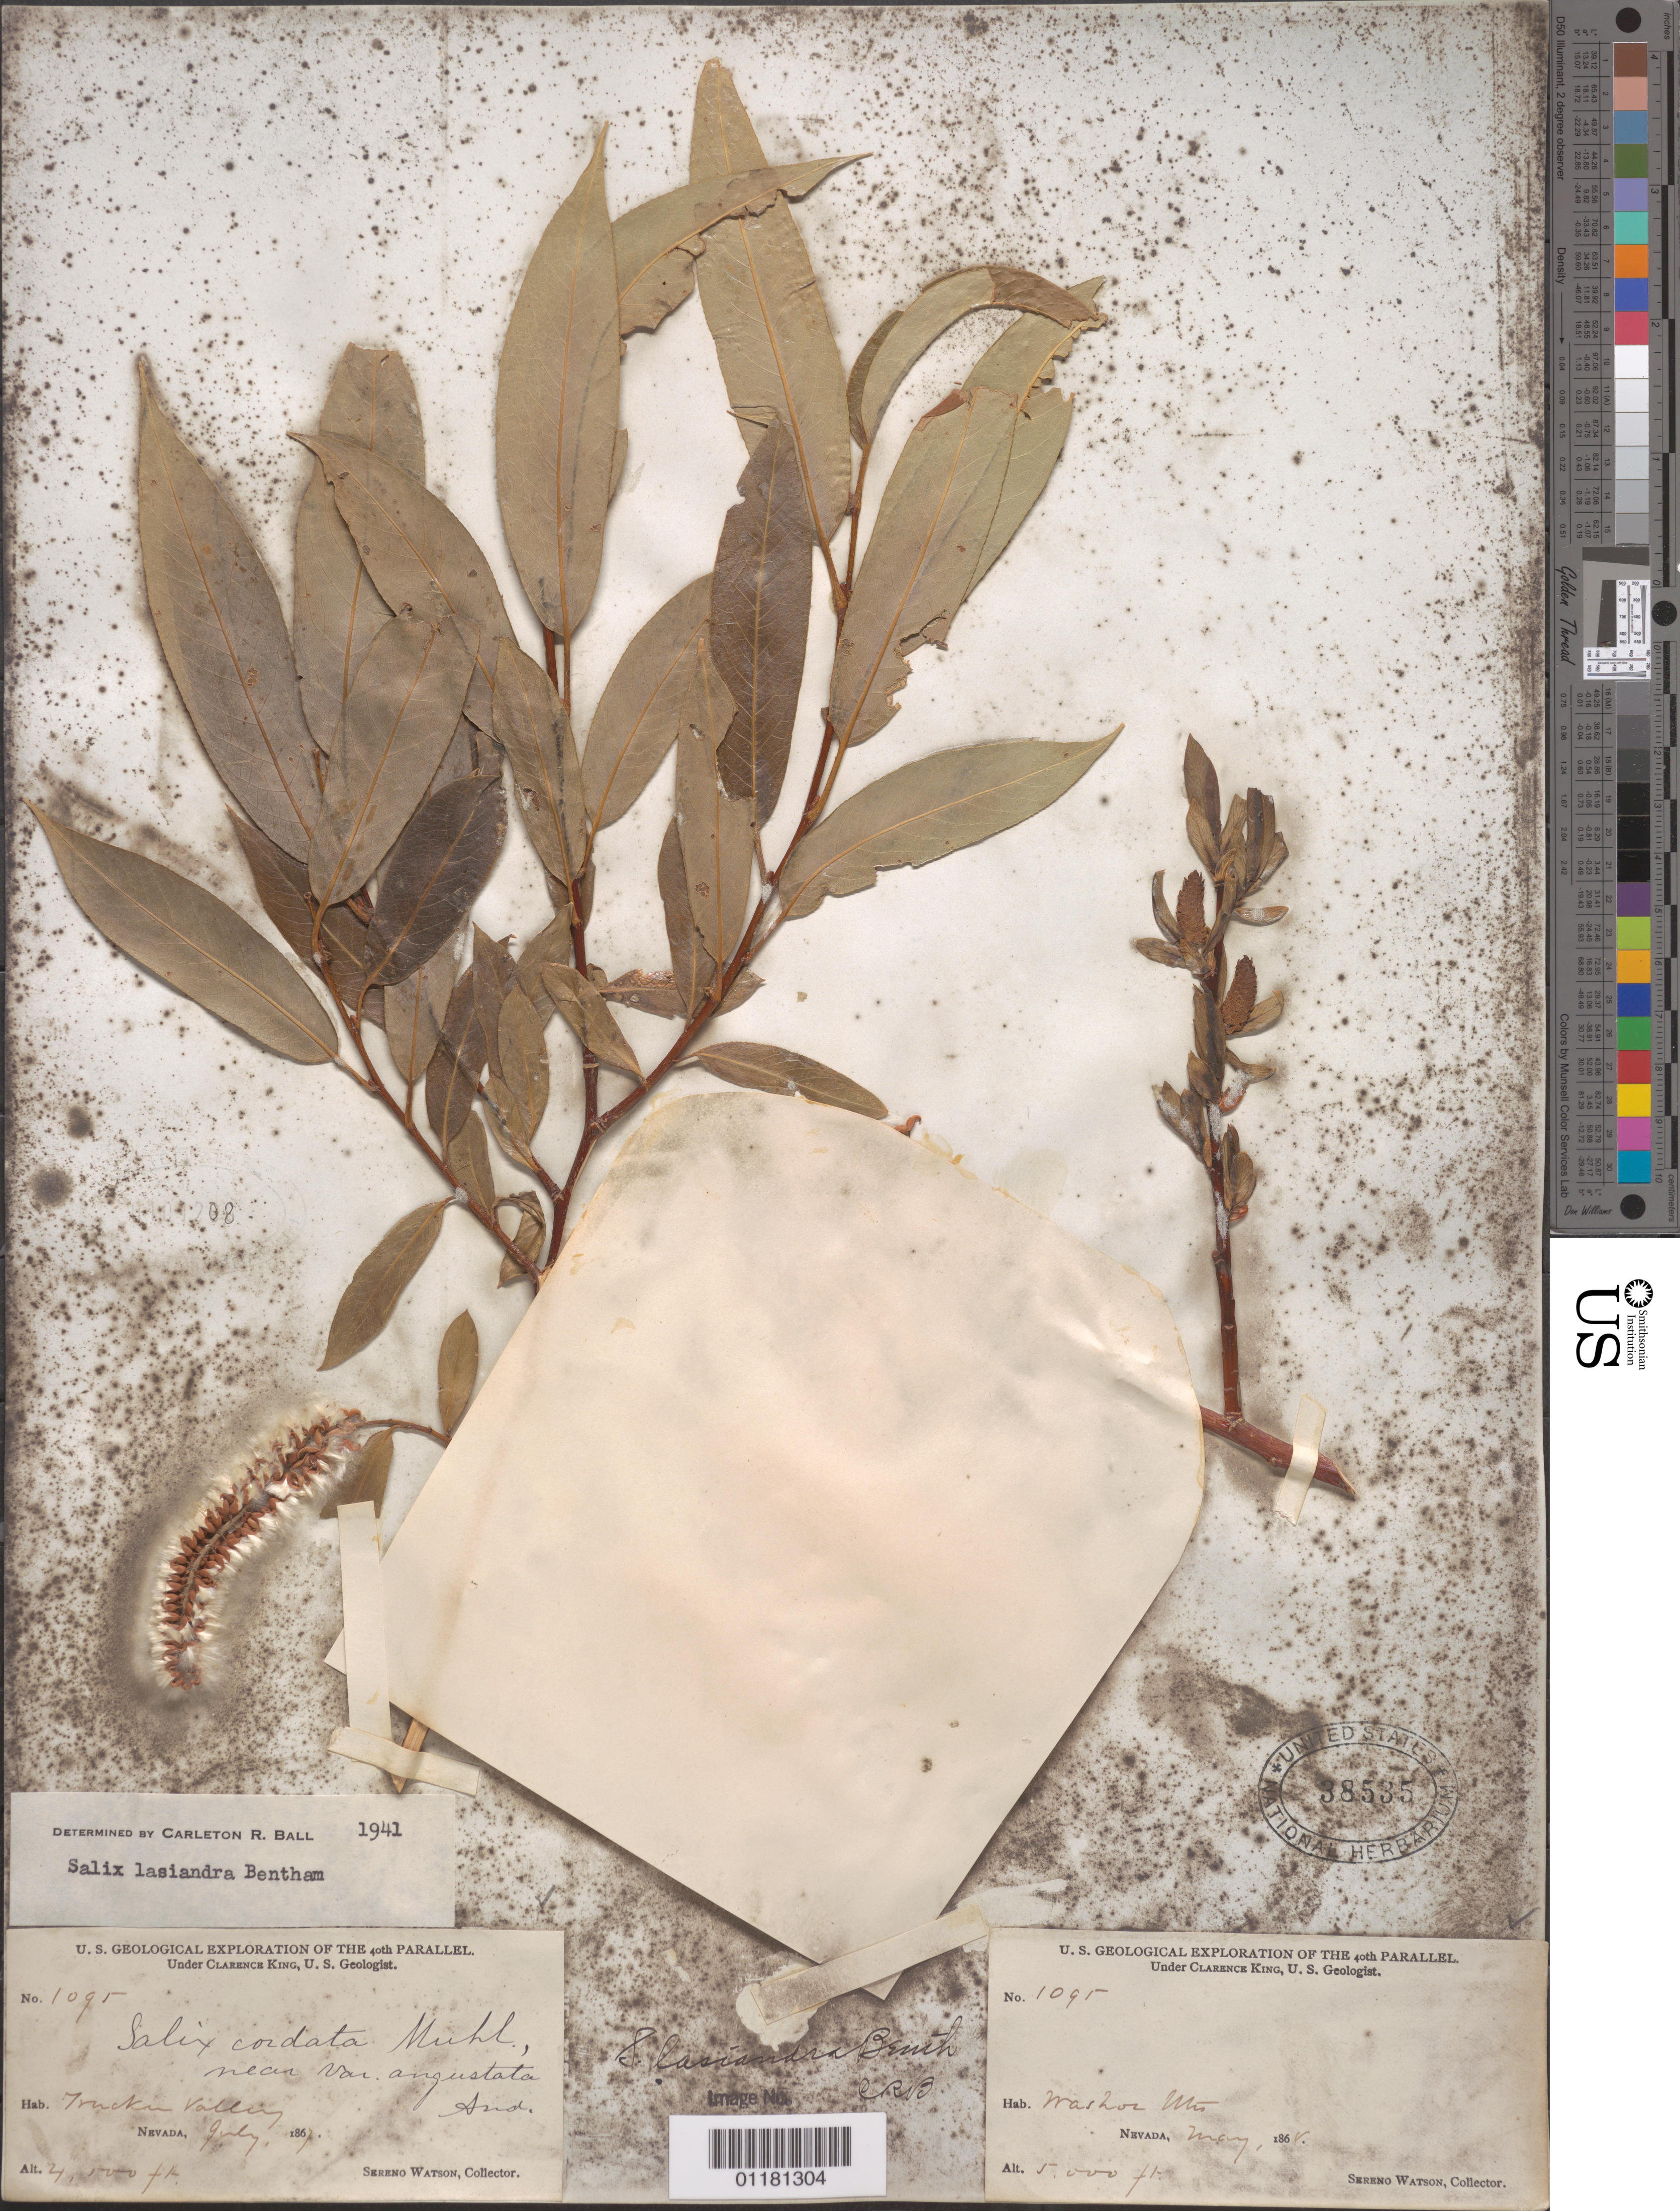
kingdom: Plantae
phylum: Tracheophyta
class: Magnoliopsida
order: Malpighiales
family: Salicaceae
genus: Salix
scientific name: Salix lasiandra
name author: Benth.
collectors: S. Watson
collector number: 1095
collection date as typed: Jul 1867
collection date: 1867-07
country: United States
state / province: Nevada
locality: Truckee Valley.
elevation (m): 1219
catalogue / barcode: US 101208